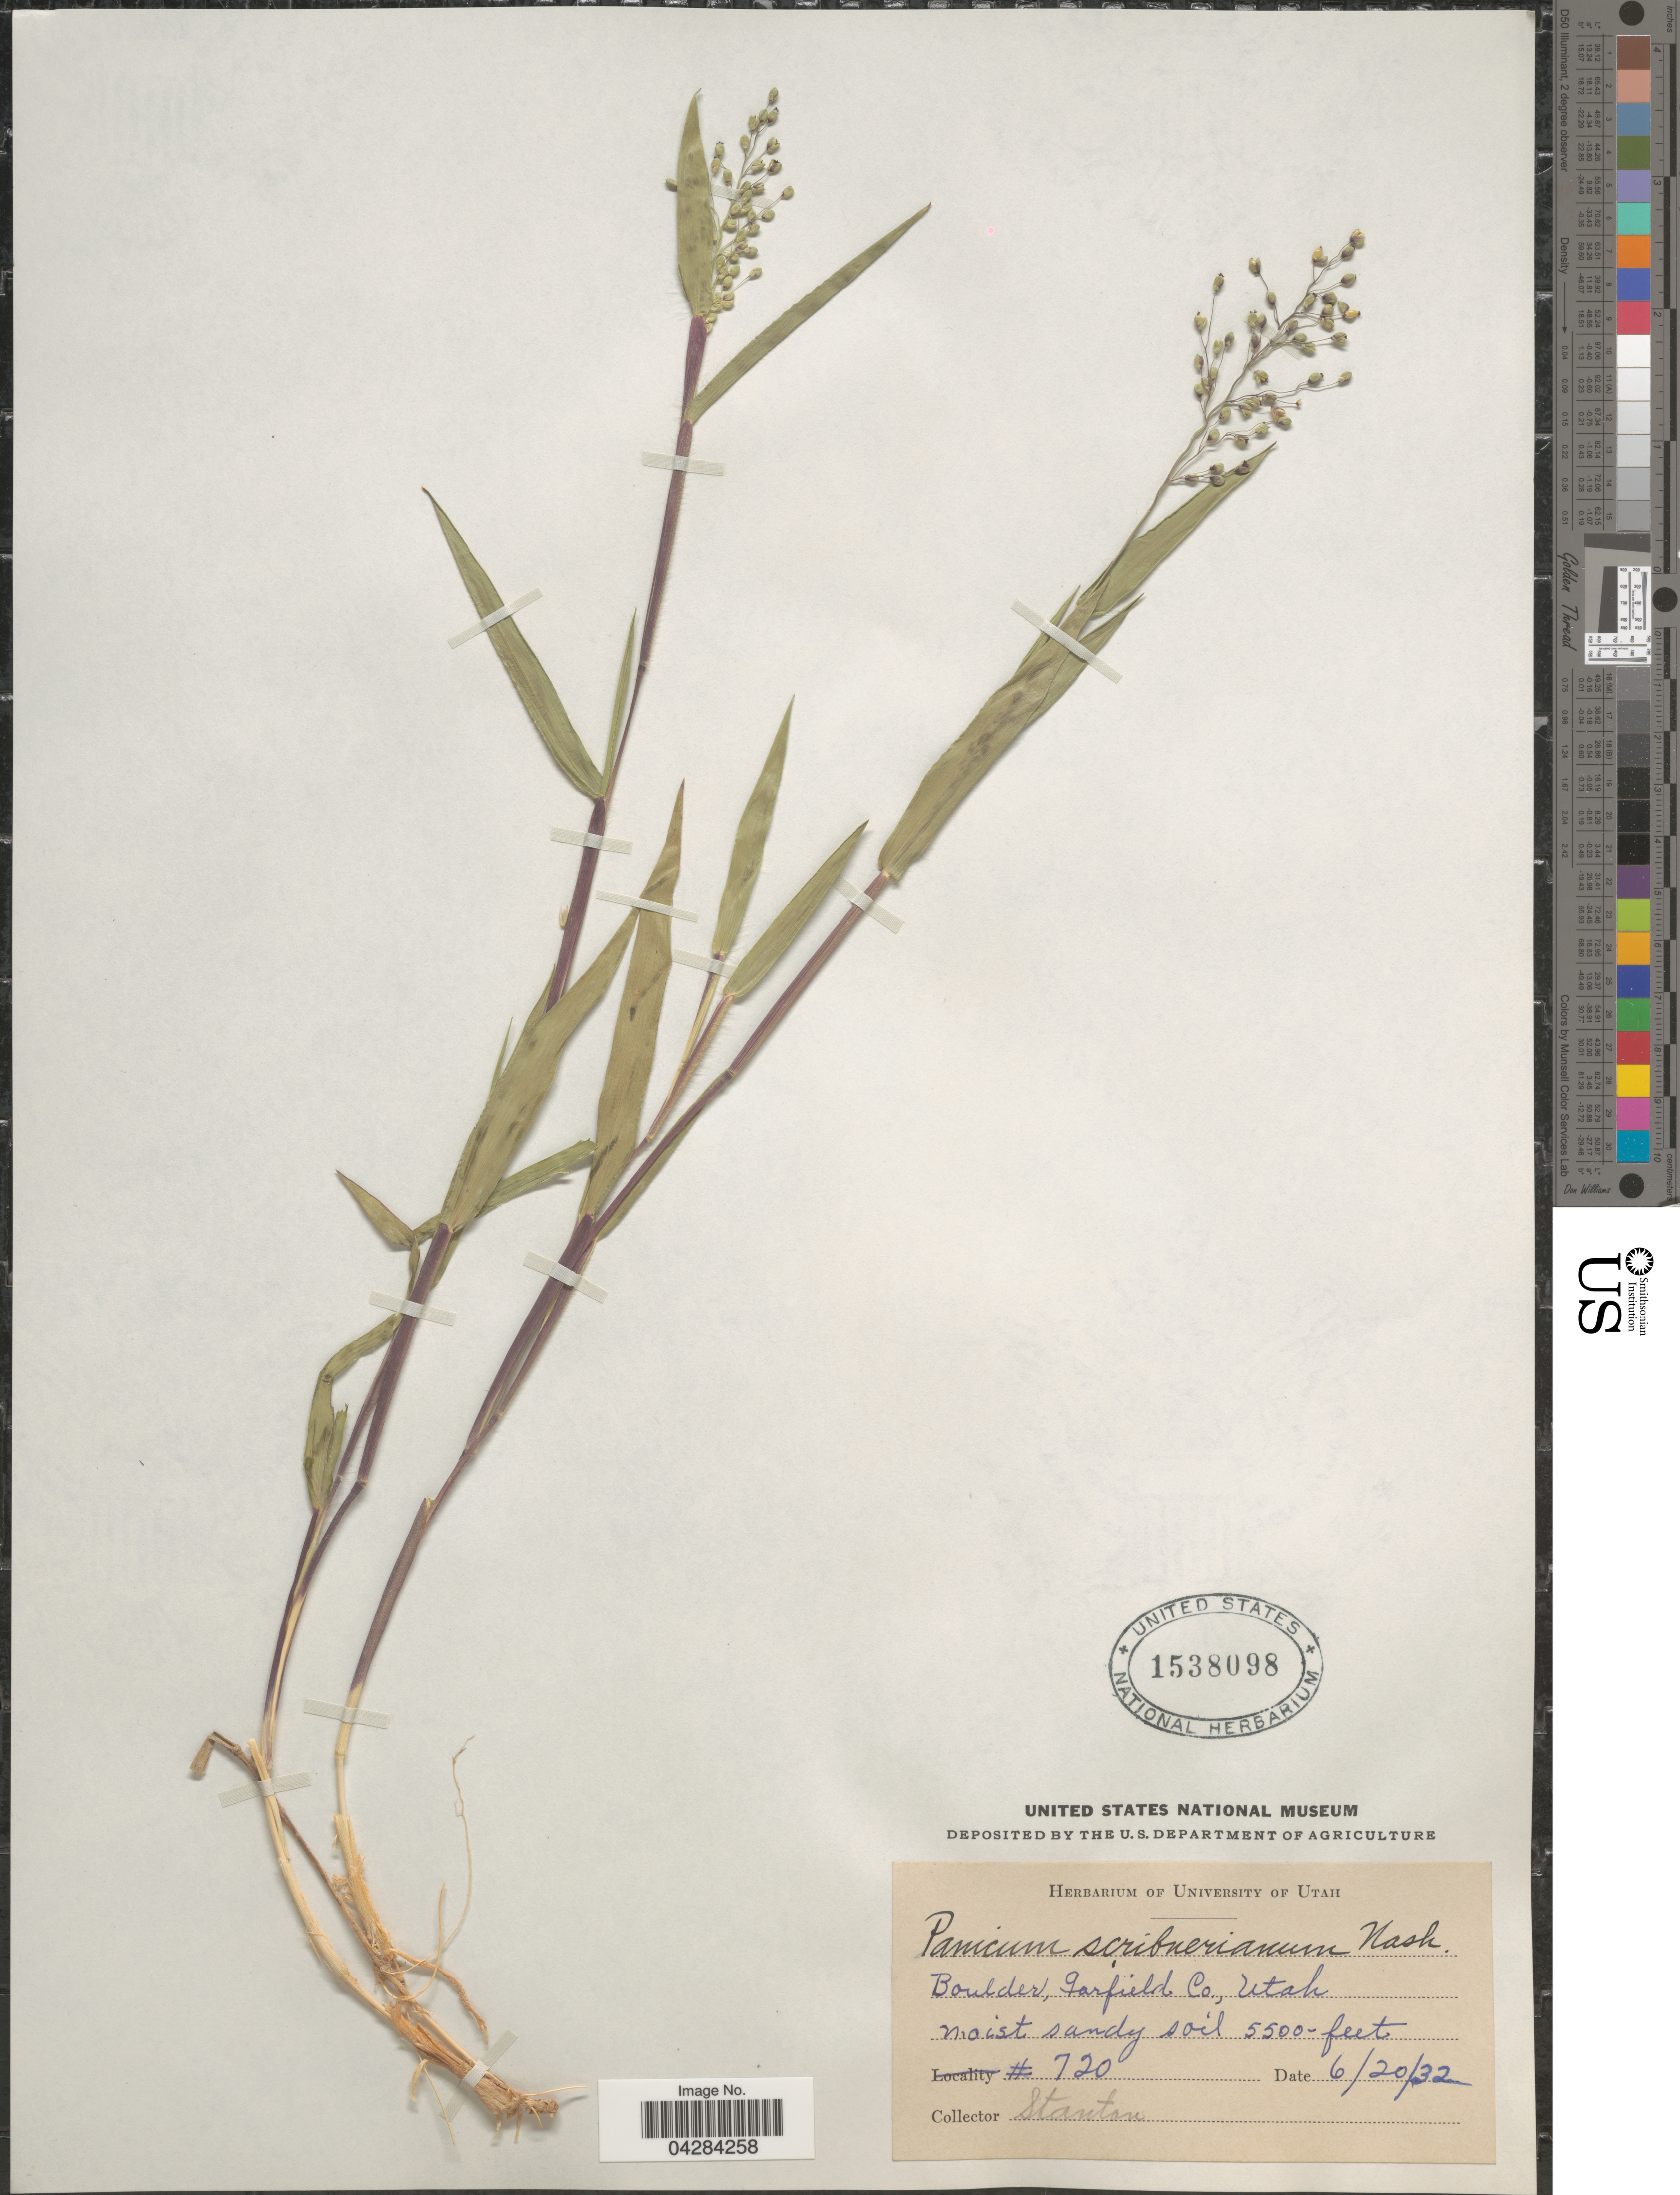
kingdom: Plantae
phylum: Tracheophyta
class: Liliopsida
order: Poales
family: Poaceae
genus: Dichanthelium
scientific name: Dichanthelium oligosanthes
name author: (Schult.) Gould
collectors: E. M. Stanton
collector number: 720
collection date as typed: Transcribed d/m/y: 20/6/32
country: United States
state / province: Utah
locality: Boulder, Garfield Co., moist sandy soil.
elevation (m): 1676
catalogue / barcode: US 1538098